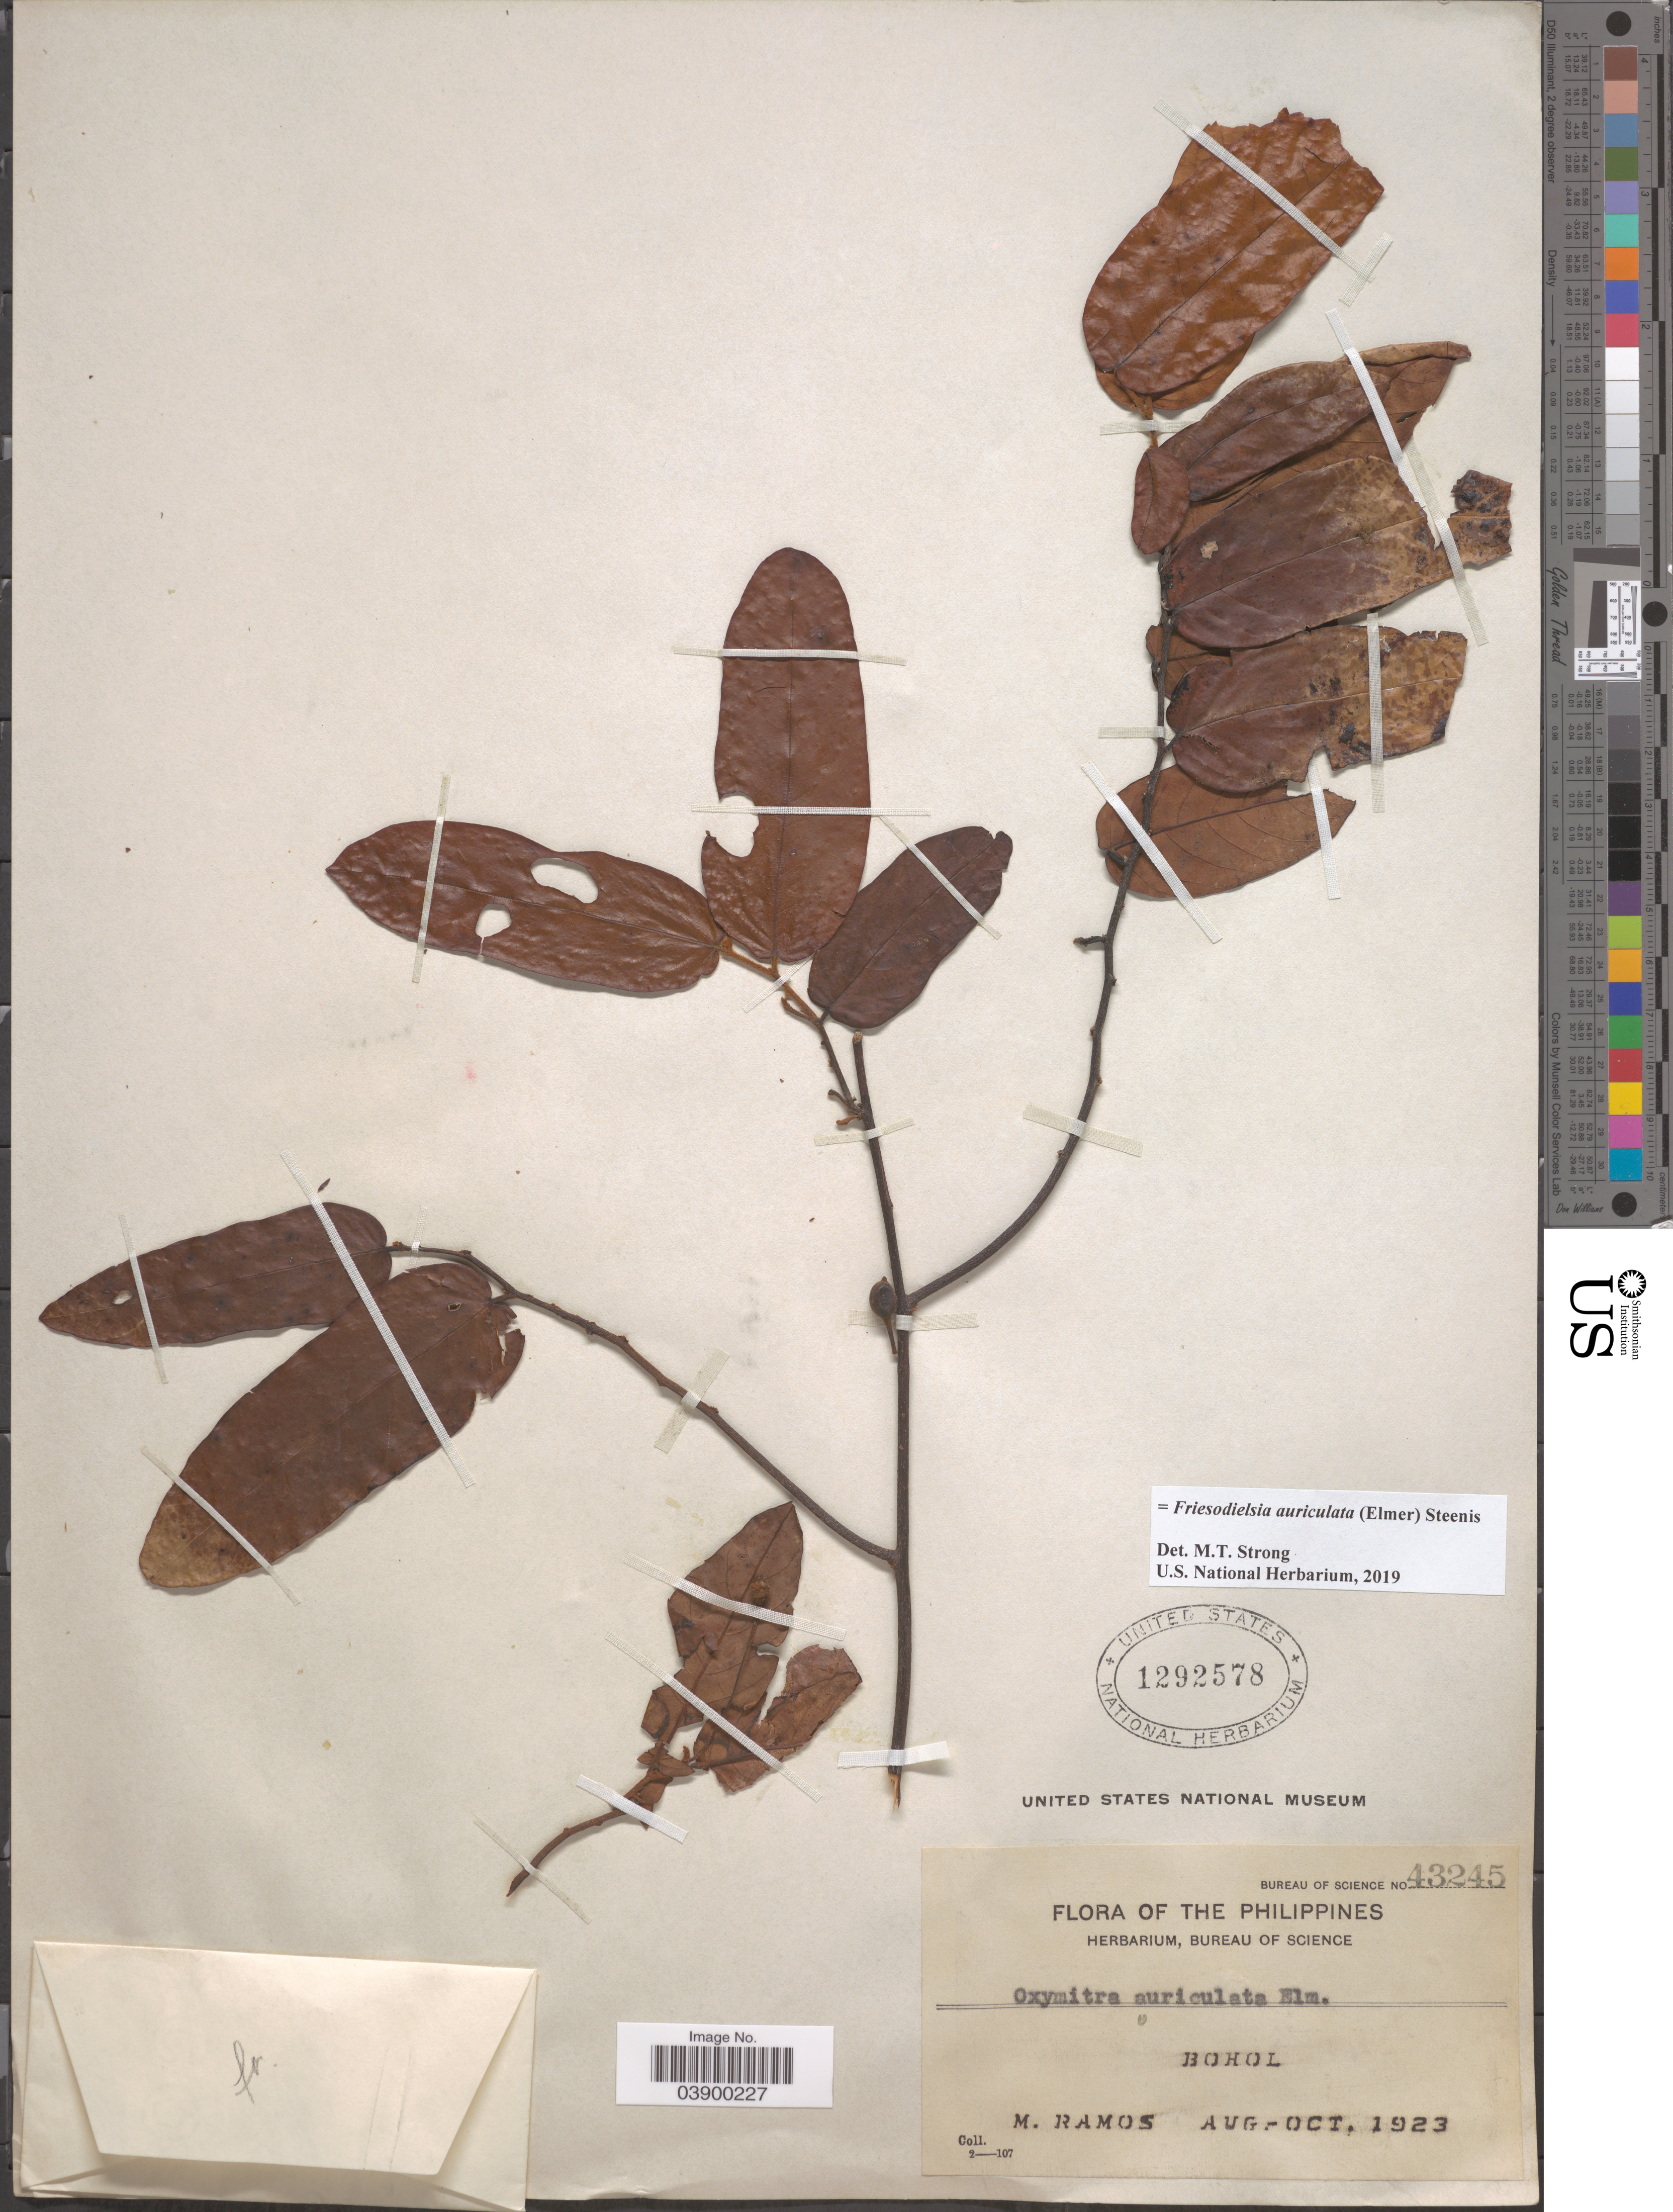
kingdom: Plantae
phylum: Tracheophyta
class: Magnoliopsida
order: Magnoliales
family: Annonaceae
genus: Friesodielsia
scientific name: Friesodielsia auriculata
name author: (Elmer) Steenis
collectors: M. Ramos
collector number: Bureau of Science 43245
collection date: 1923-08/1923-10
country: Philippines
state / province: Central Visayas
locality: Bohol.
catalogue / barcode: US 1292578